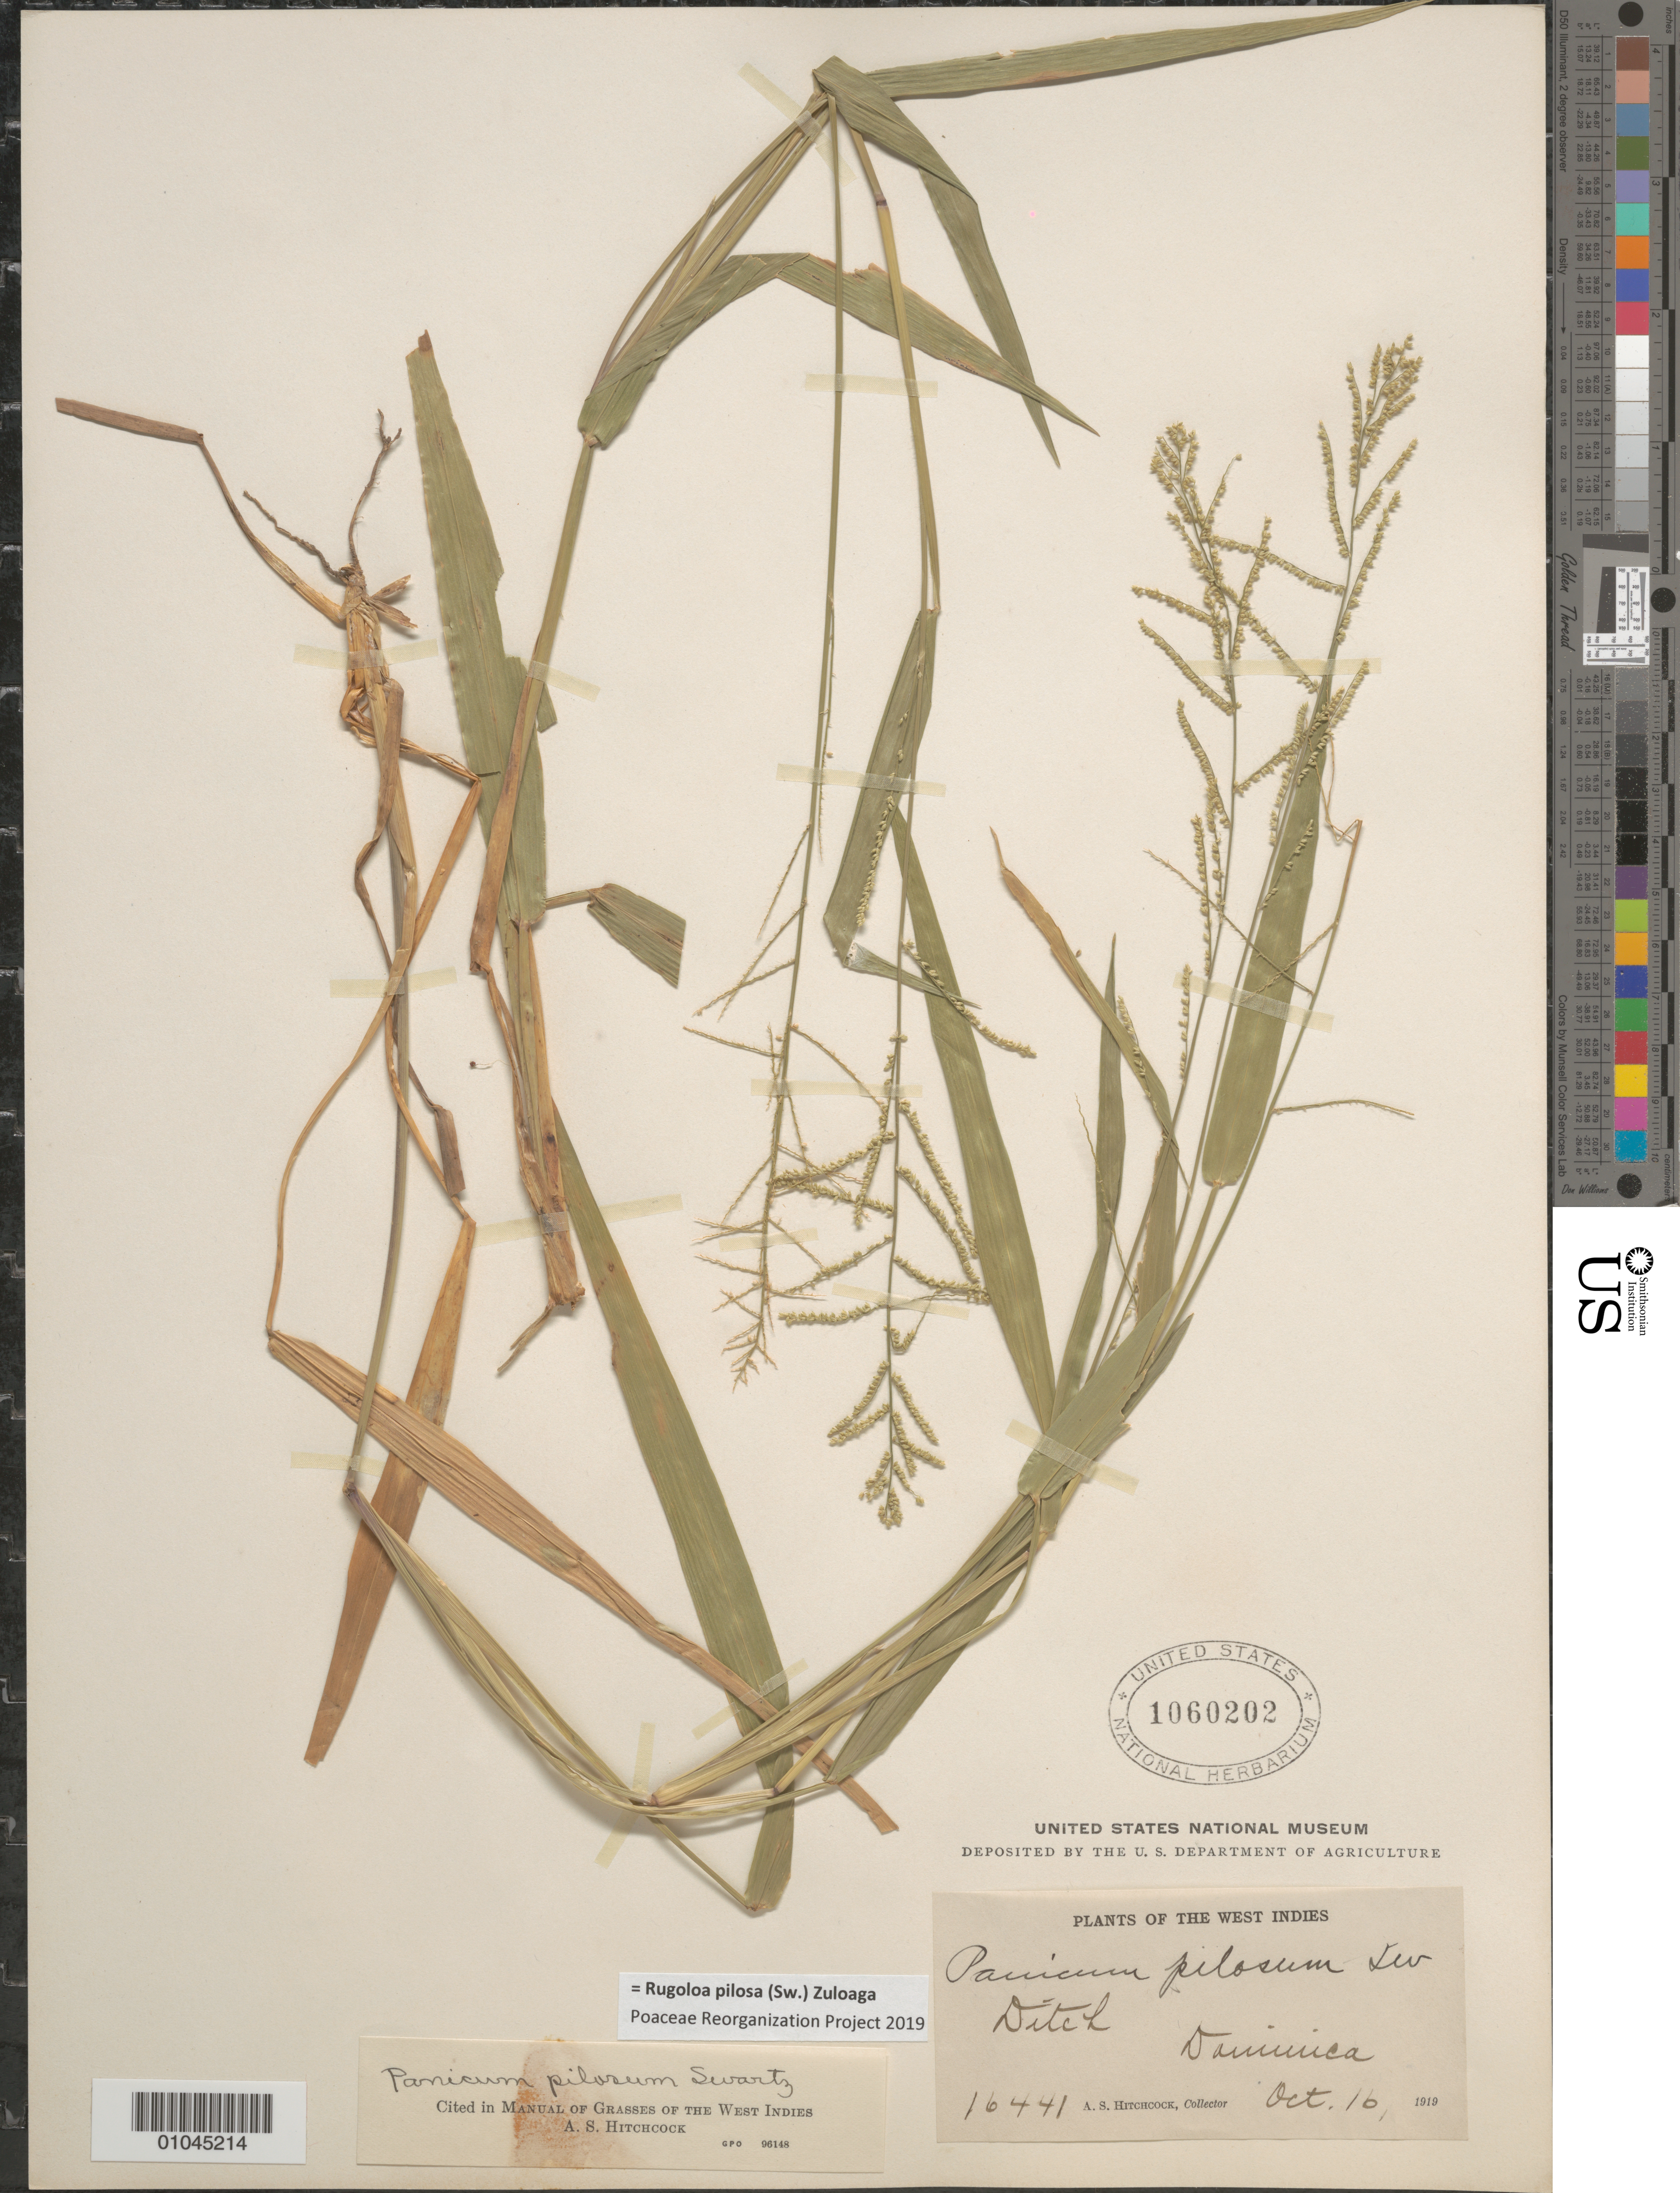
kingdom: Plantae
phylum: Tracheophyta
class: Liliopsida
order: Poales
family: Poaceae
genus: Panicum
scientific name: Panicum pilosum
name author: Sw.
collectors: A. S. Hitchcock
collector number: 16441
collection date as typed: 16 Oct 1919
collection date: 1919-10-16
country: Dominica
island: Dominica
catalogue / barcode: US 1060202